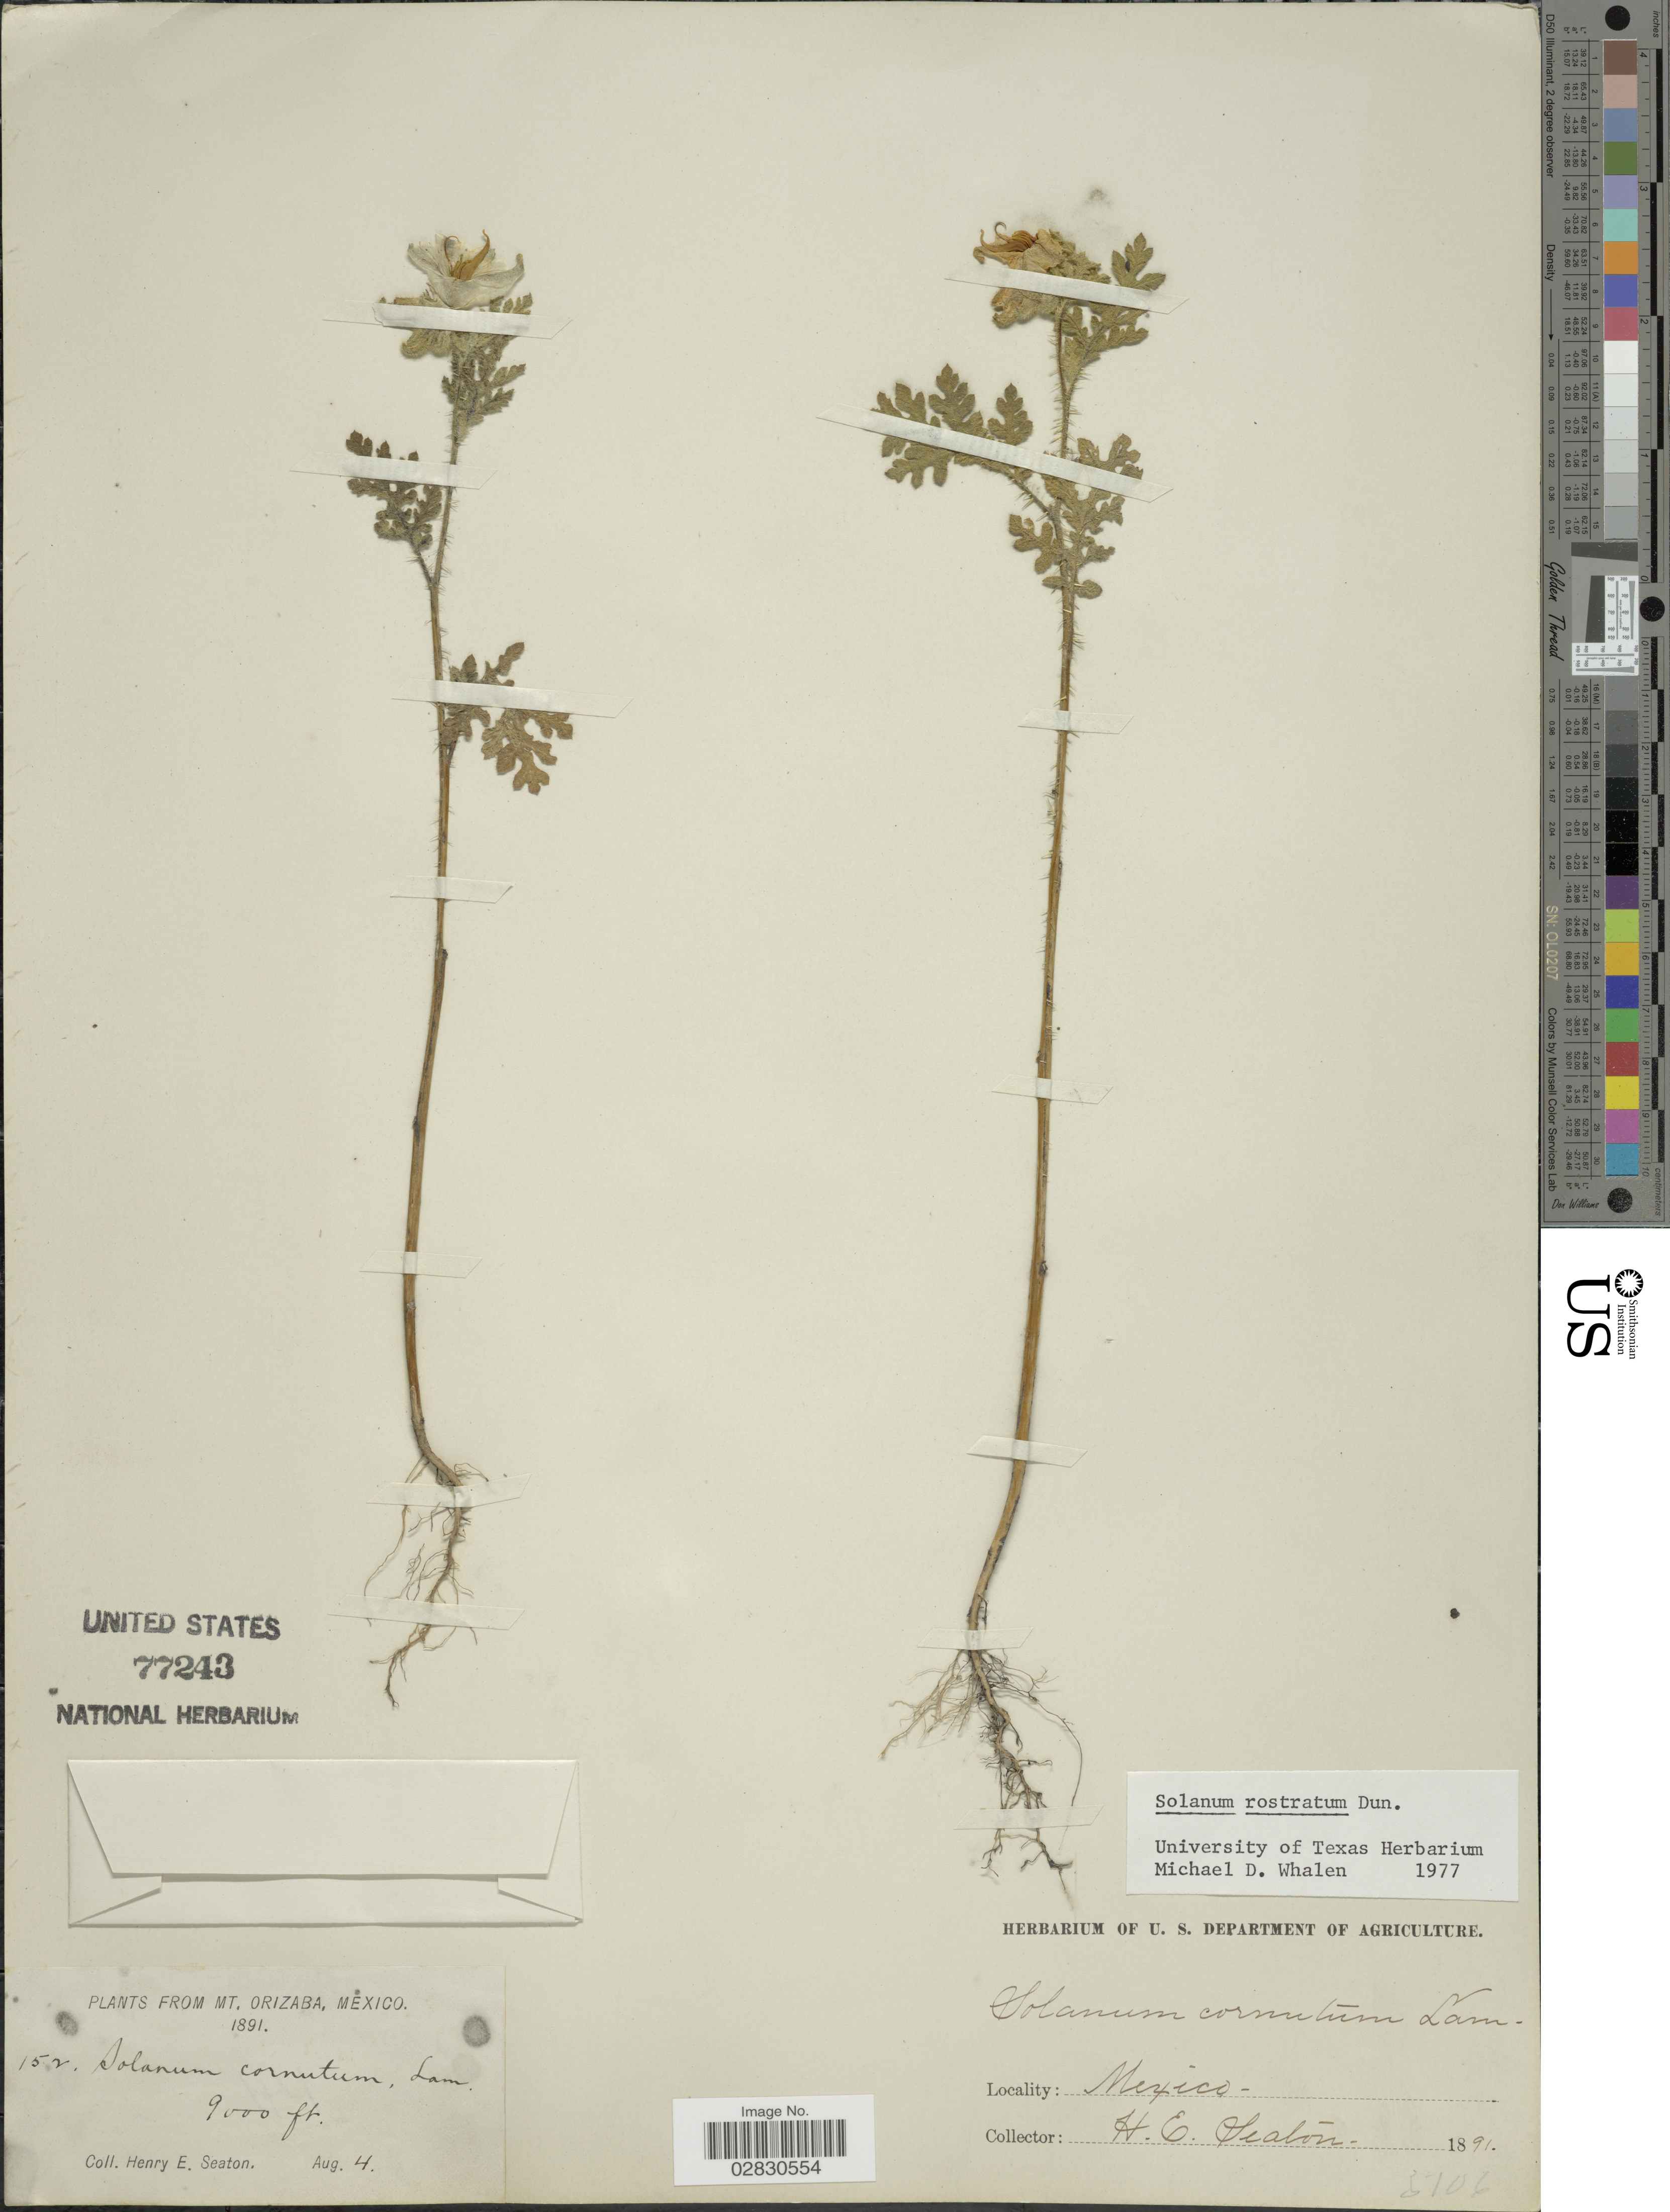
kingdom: Plantae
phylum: Tracheophyta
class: Magnoliopsida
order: Solanales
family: Solanaceae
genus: Solanum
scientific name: Solanum rostratum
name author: Dunal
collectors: H. E. Seaton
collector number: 152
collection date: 1891-08-04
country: Mexico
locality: Mt. Orizaba.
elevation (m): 2743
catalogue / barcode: US 77243